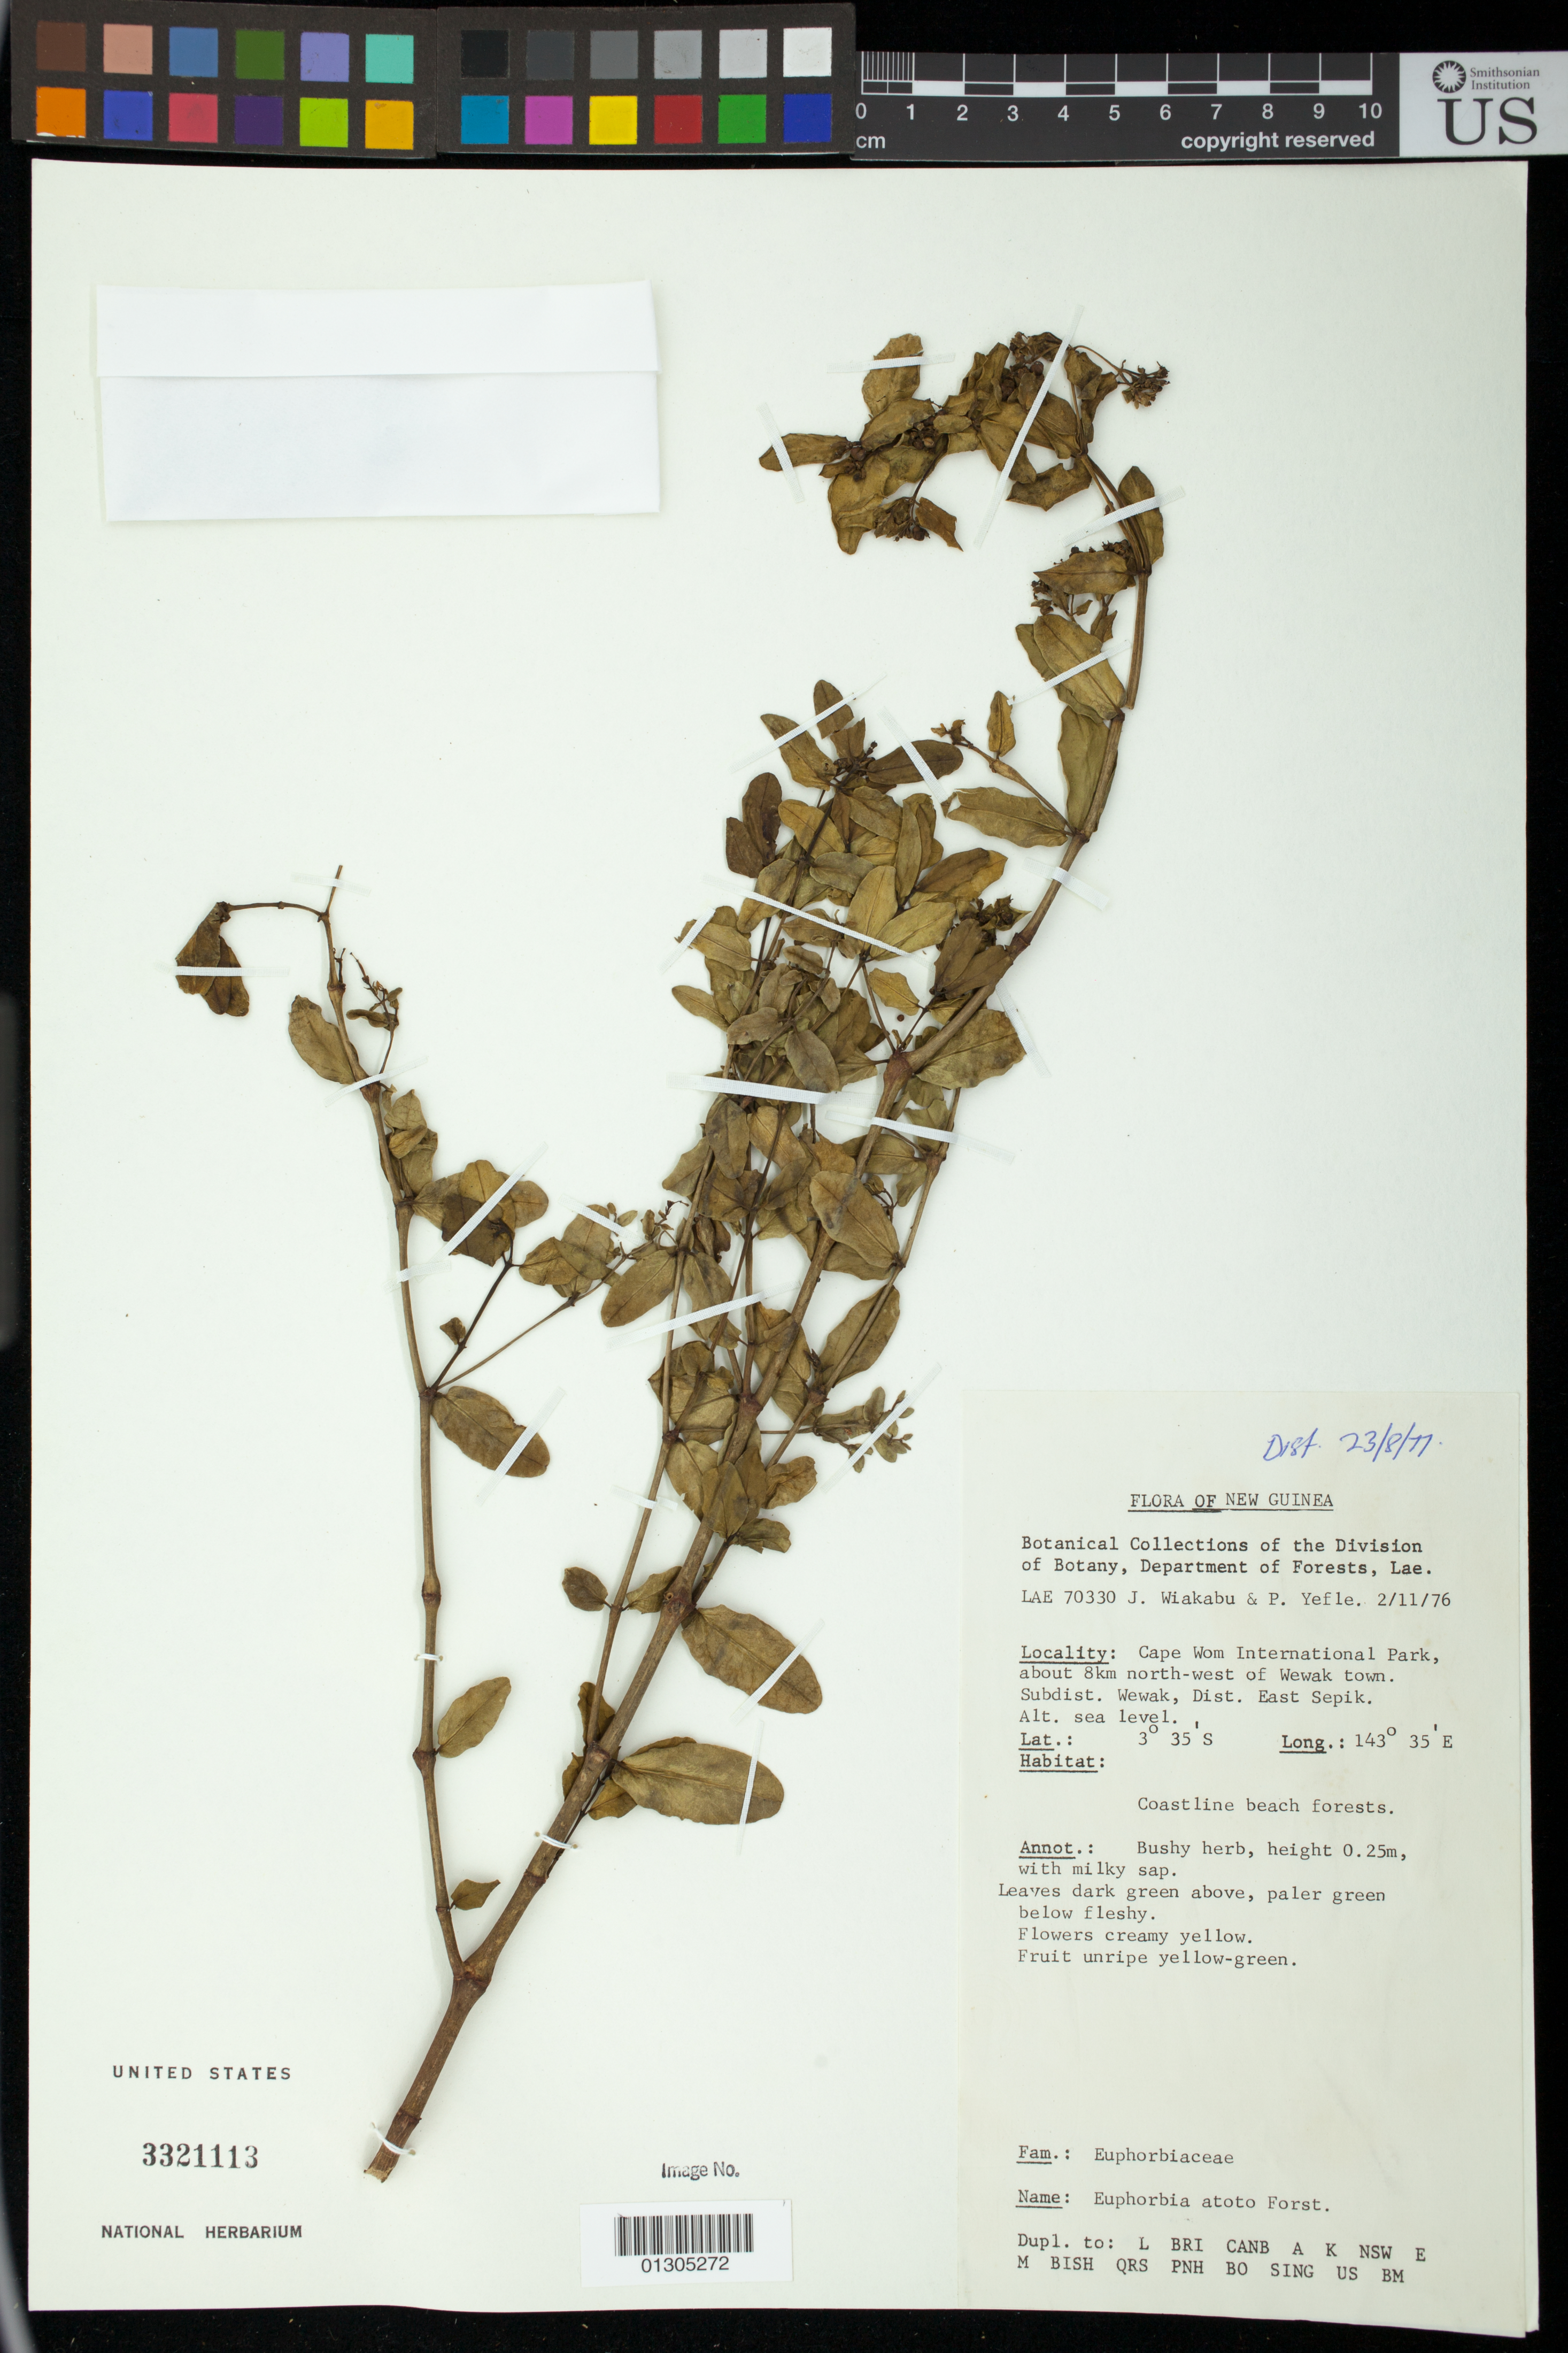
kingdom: Plantae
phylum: Tracheophyta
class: Magnoliopsida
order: Malpighiales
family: Euphorbiaceae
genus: Euphorbia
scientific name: Euphorbia atoto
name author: G. Forst.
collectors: J. Wiakabu & P. Yefle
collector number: LAE 70330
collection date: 1976-11-02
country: Papua New Guinea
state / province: East Sepik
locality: Cape Wom International Park, about 8km north-west of Wewak town. Subdist. Wewak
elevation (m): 0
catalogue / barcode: US 3321113